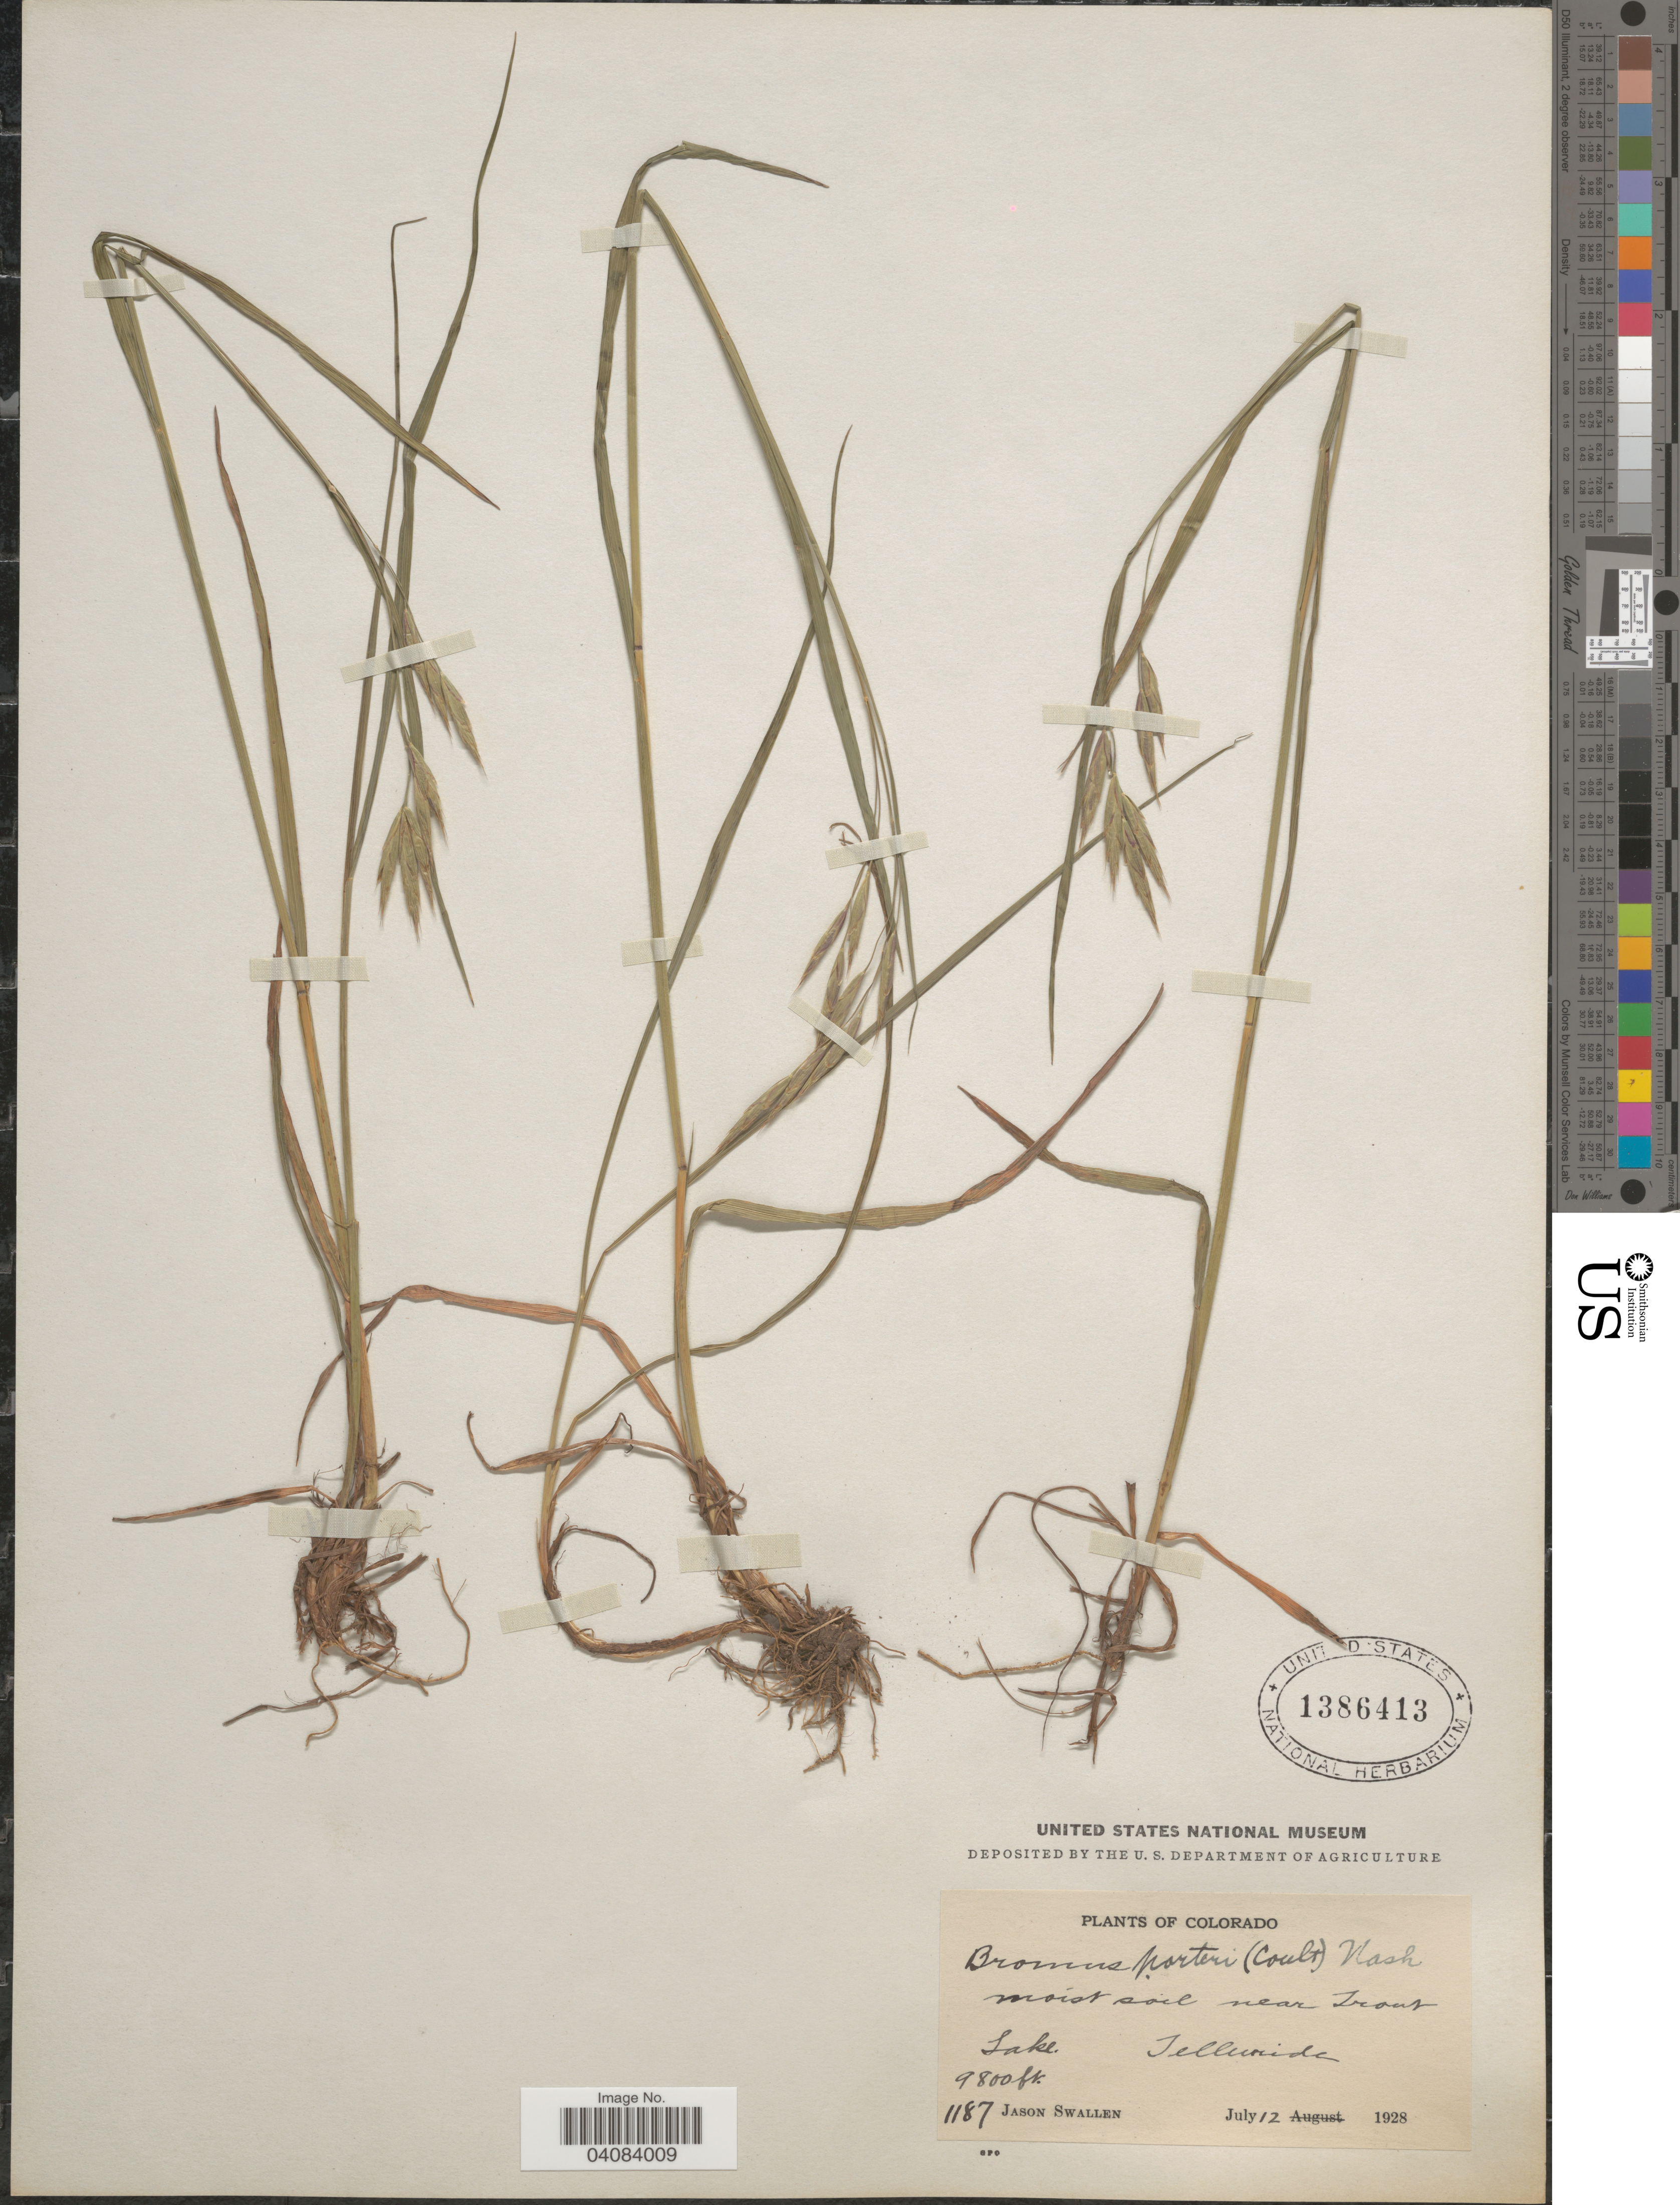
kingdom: Plantae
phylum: Tracheophyta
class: Liliopsida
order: Poales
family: Poaceae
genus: Bromus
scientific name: Bromus porteri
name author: (J.M. Coult.) Nash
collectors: J. R. Swallen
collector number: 1187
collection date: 1928-07-12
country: United States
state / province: Colorado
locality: Moist soil near Trout Lake Telluride.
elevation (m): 2987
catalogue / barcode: US 1386413